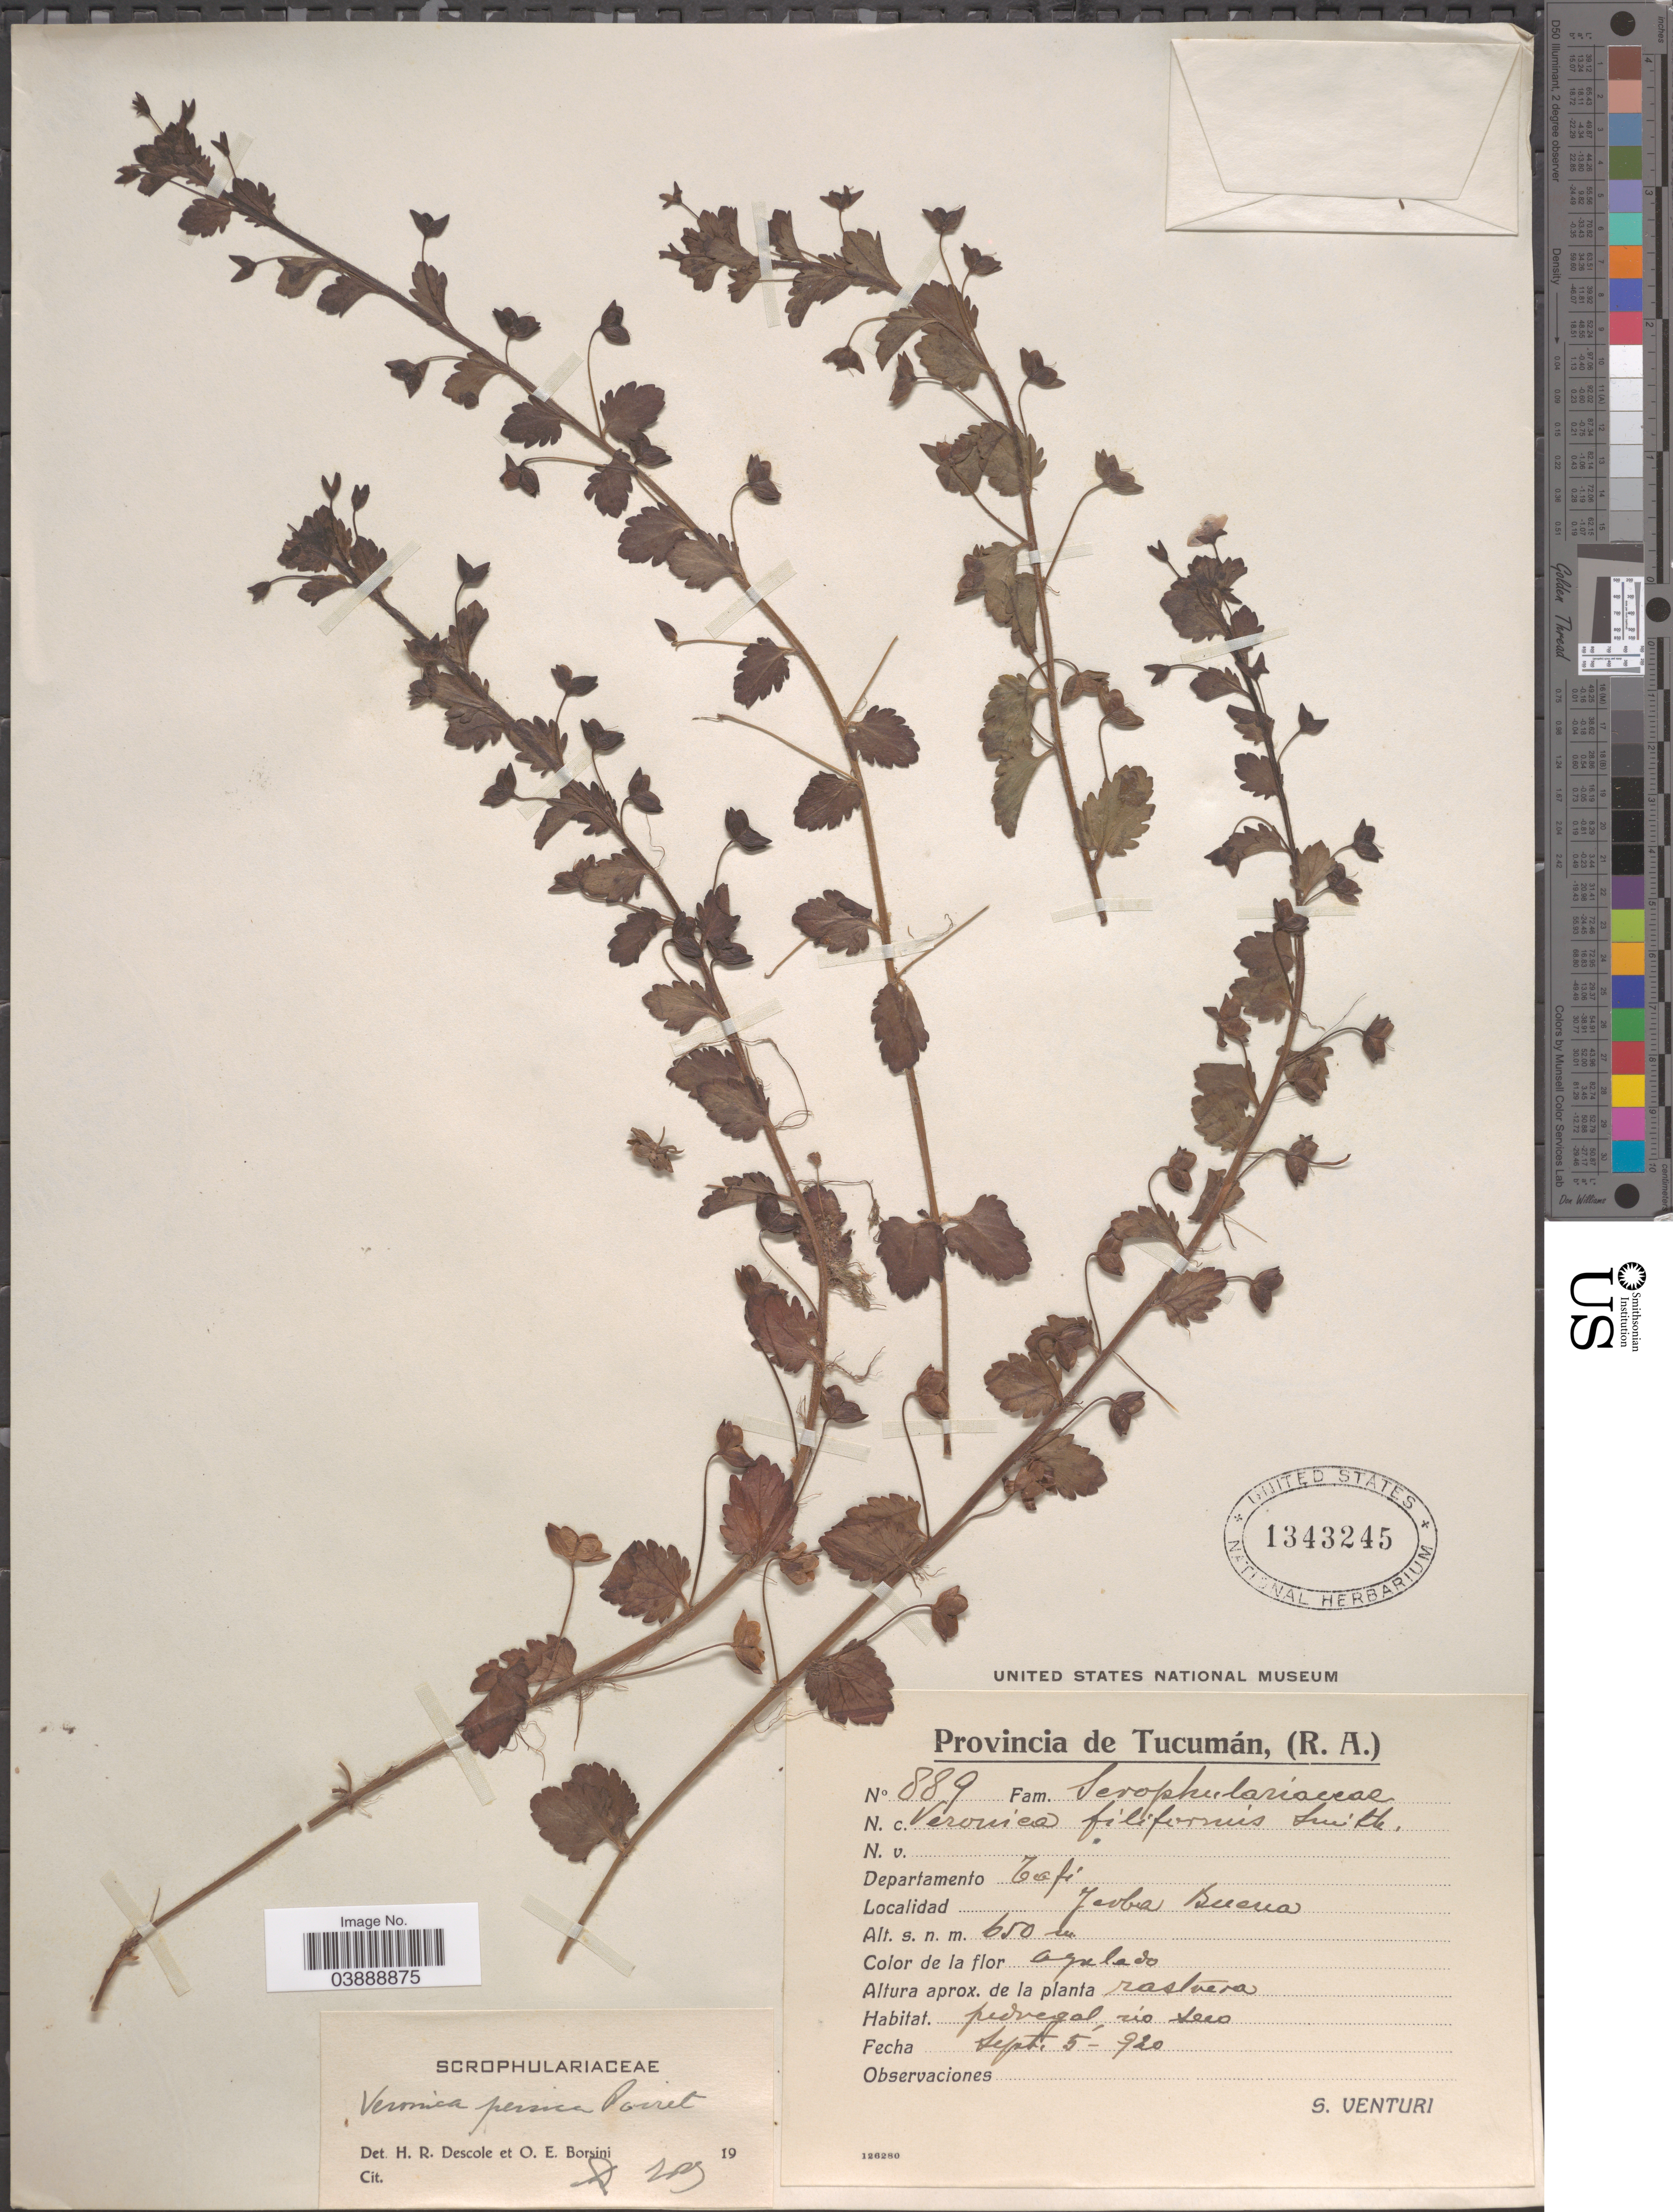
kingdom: Plantae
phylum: Tracheophyta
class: Magnoliopsida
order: Lamiales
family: Plantaginaceae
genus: Veronica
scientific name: Veronica persica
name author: Poir.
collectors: S. Venturi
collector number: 889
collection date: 1920-09-05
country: Argentina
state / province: Tucuman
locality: Departamento Tafi. Jerba Buena.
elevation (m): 650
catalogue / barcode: US 1343245